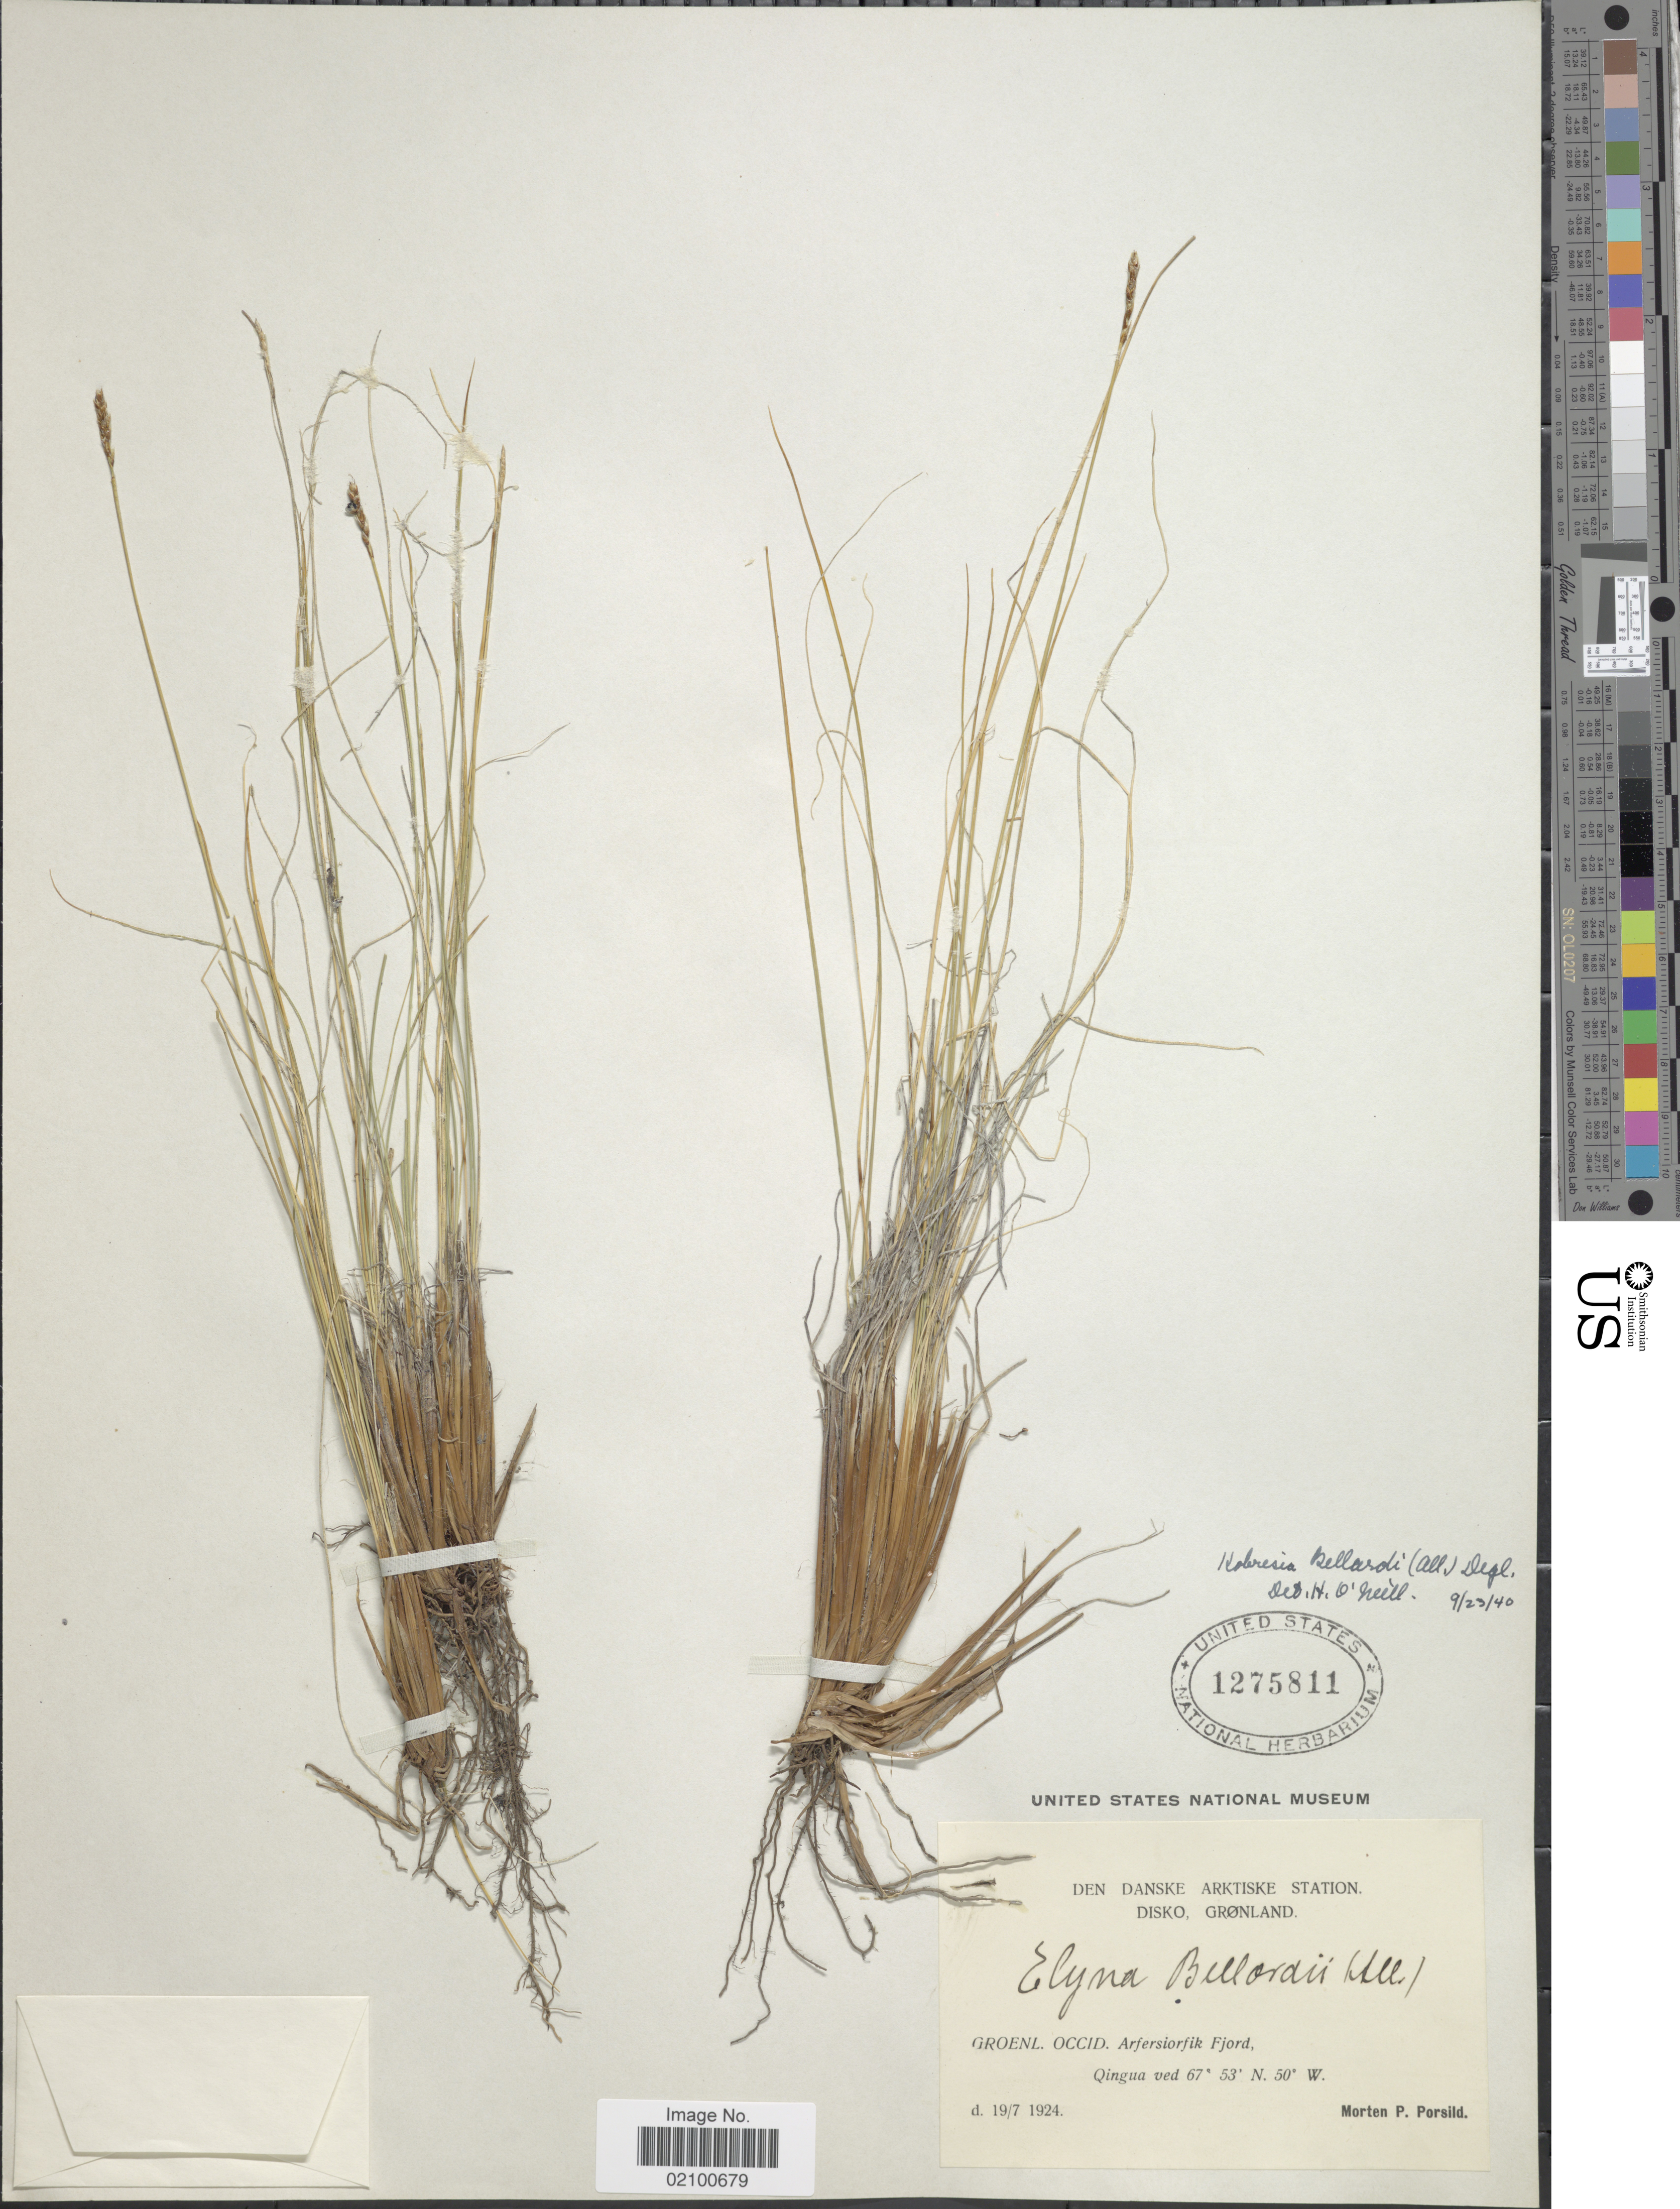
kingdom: Plantae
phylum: Tracheophyta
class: Liliopsida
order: Poales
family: Cyperaceae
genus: Carex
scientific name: Carex myosuroides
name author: Vill.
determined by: Strong, M. T., (US), Smithsonian Institution - National Museum of Natural History (UNITED STATES)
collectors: M. P. Porsild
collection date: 1924-07-19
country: Greenland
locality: Disko, Gronland, Groenl. Occid. Arfersiorfik Fjord, Qingua ved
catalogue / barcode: US 1275811